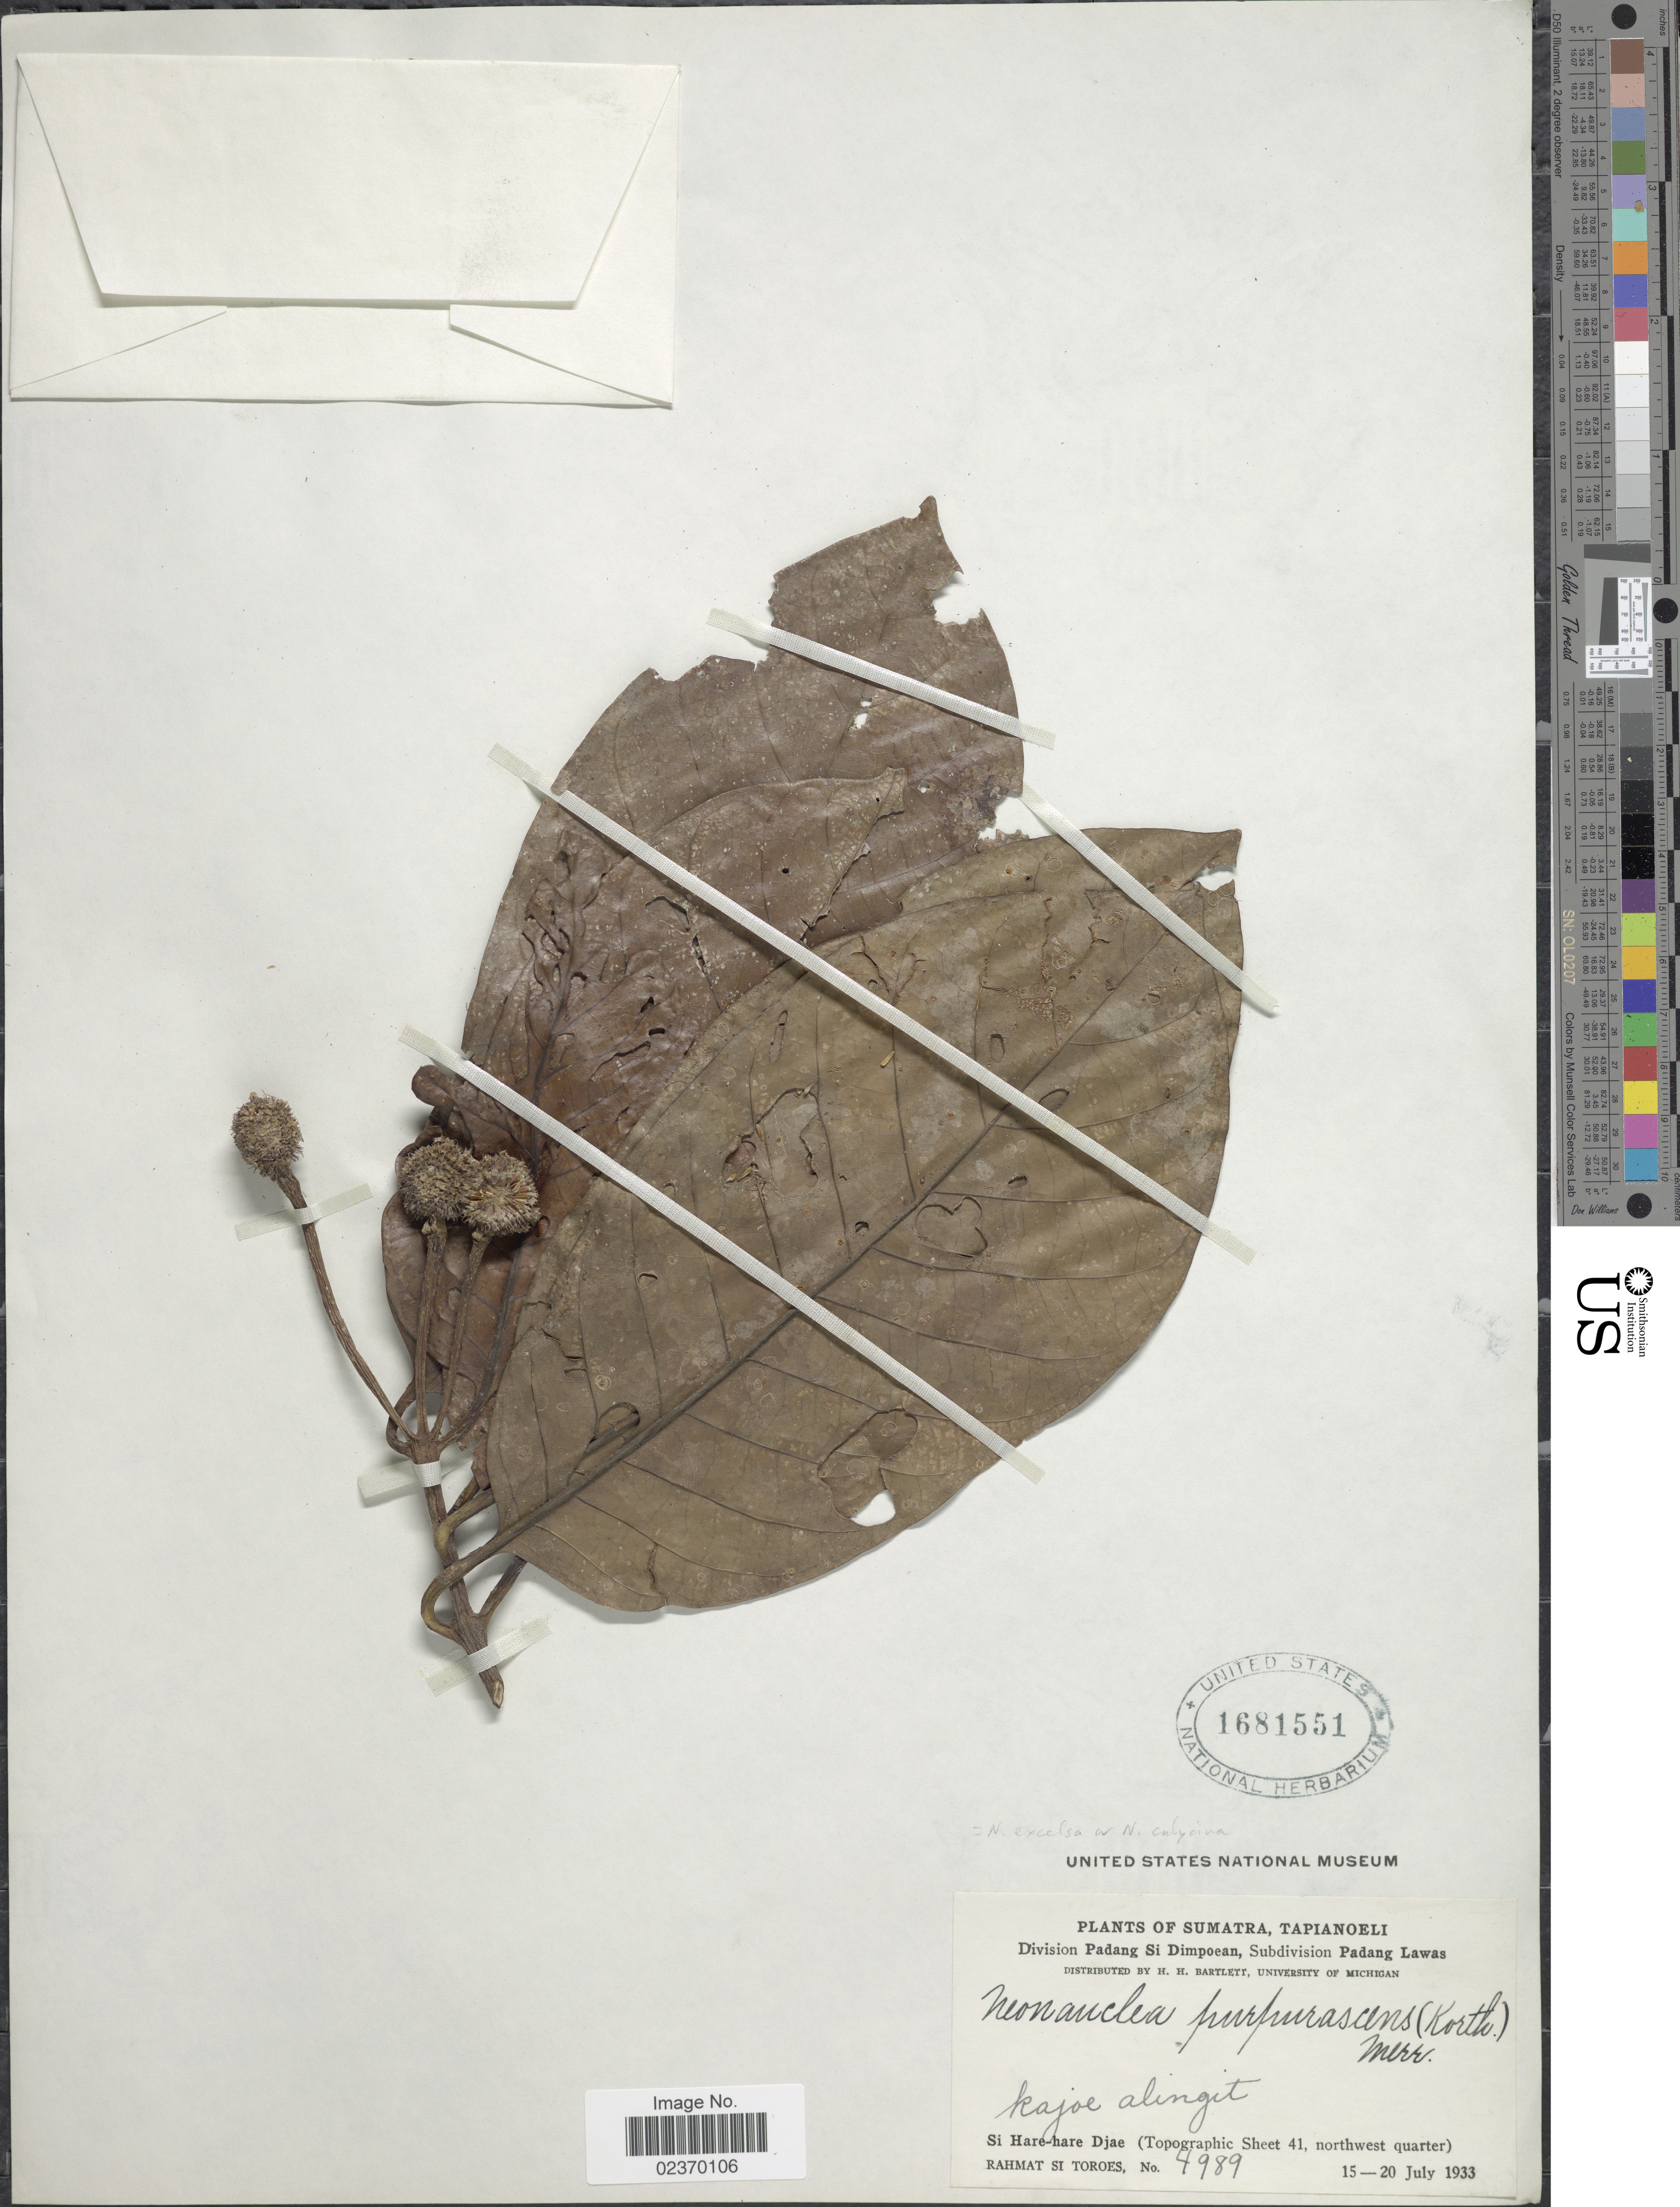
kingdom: Plantae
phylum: Tracheophyta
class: Magnoliopsida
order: Gentianales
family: Rubiaceae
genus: Neonauclea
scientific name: Neonauclea excelsa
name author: Merr.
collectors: Rahmat Si Boeea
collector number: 4989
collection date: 1933-07-15/1933-07-20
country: Indonesia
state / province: Sumatra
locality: Tapianoeli, Division Padang Si Dimpoean, Subdivision Padang Lawas, Kajoe alingit, Si Hare-hare Djae (Topographic Sheet 41, northwest quarter)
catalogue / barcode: US 1681551